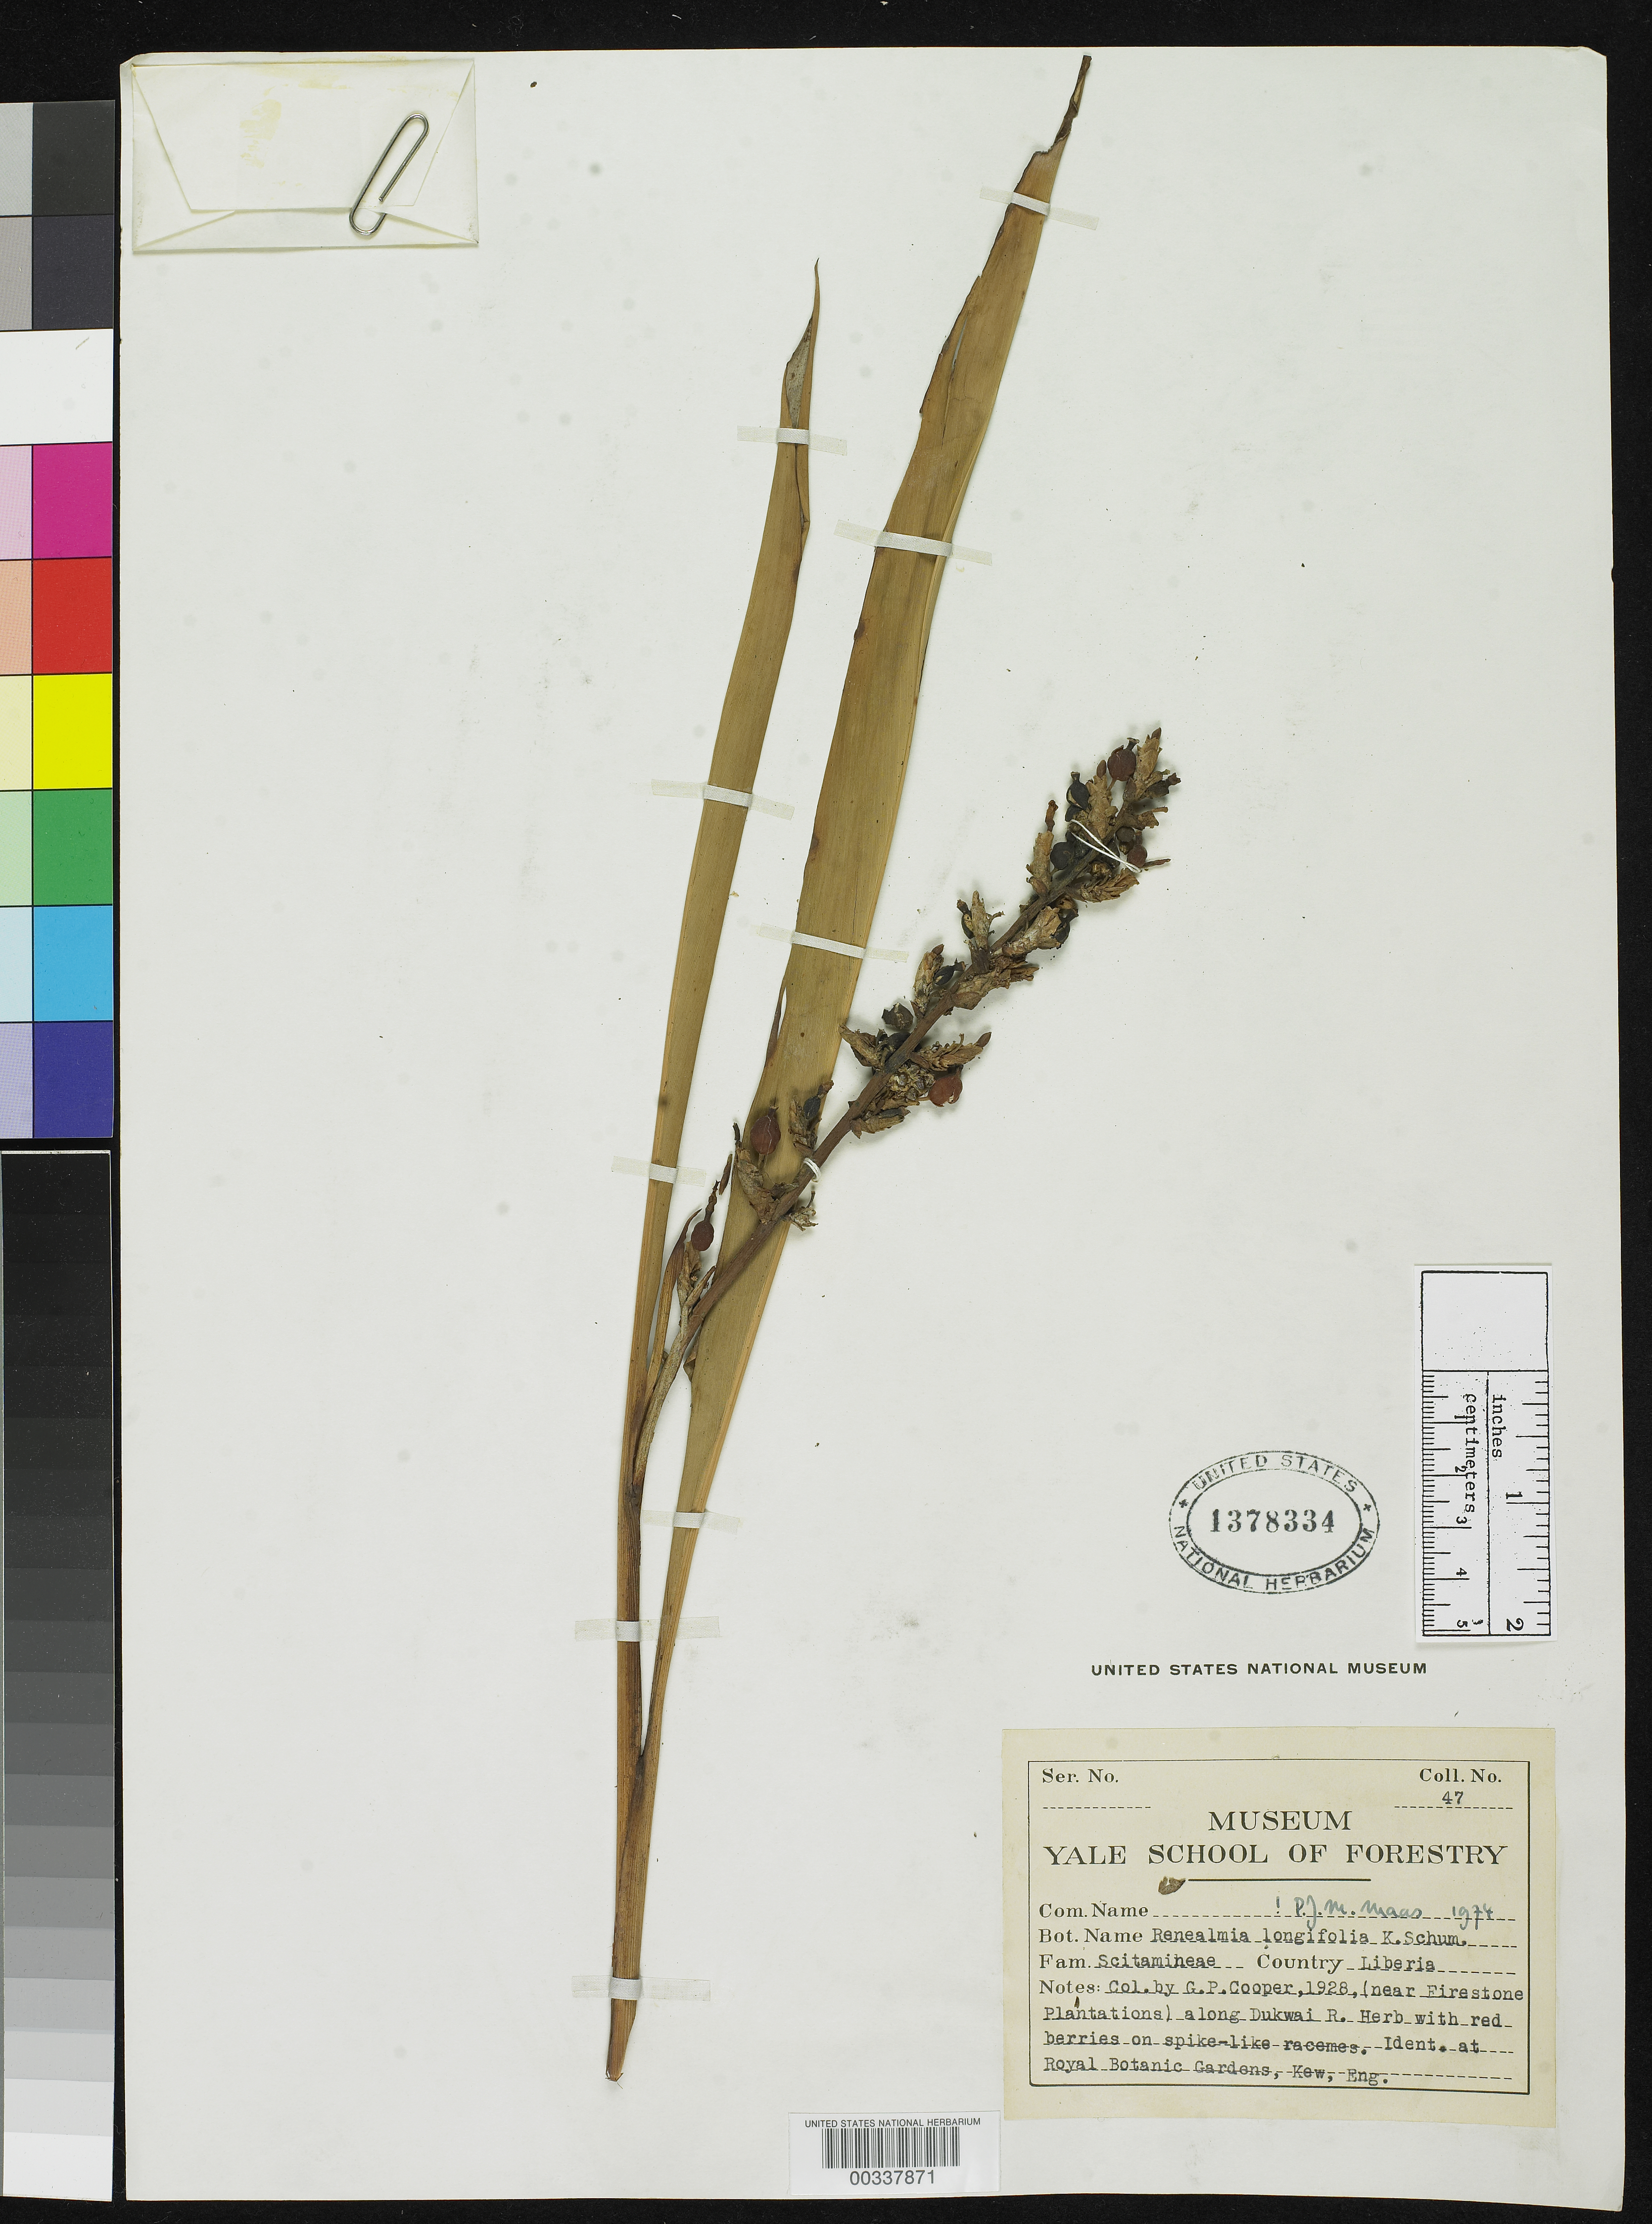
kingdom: Plantae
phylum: Tracheophyta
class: Liliopsida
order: Zingiberales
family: Zingiberaceae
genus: Renealmia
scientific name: Renealmia longifolia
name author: K. Schum.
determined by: Maas, Paul J. M.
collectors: G. Cooper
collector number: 47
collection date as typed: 1928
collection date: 1928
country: Liberia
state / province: Margibi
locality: (Near Firestone Plantations) along Dukwai River.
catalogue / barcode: US 1378334